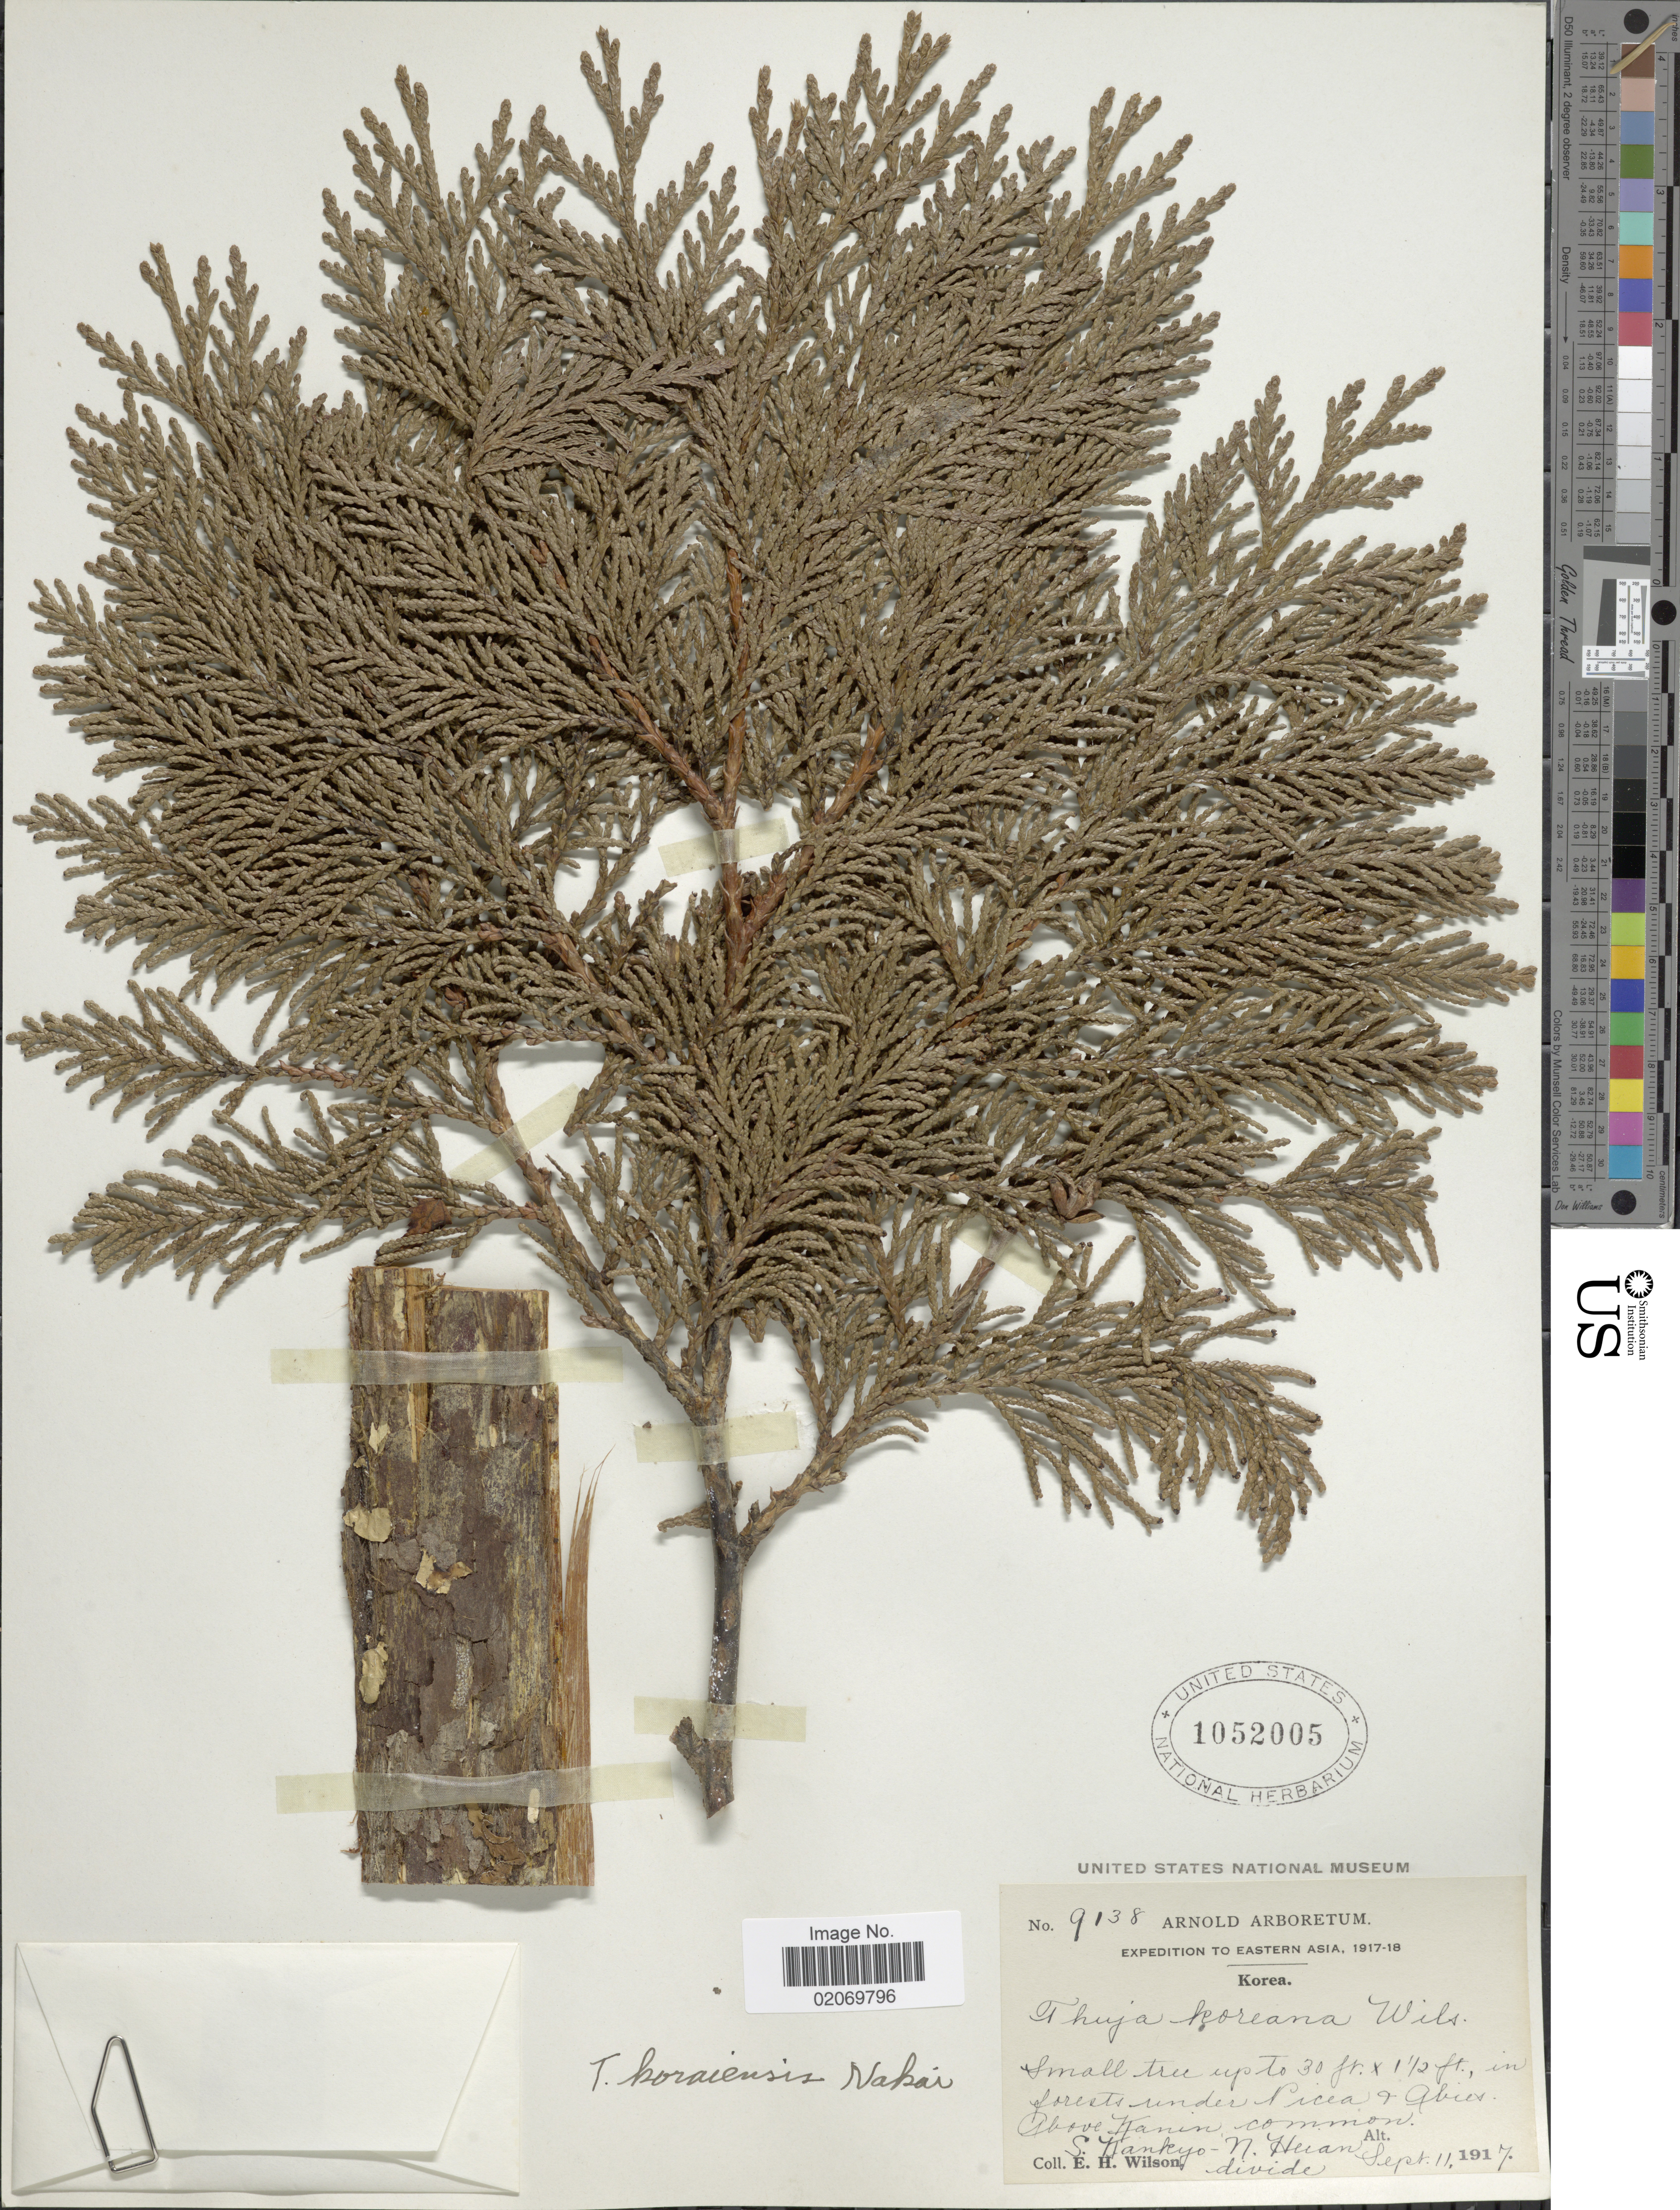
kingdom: Plantae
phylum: Tracheophyta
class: Pinopsida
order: Pinales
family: Cupressaceae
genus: Thuja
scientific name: Thuja koraiensis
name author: Nakai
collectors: E. Wilson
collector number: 9138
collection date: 1917-09-11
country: North Korea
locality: Eastern Asia, Above Kanin, S. Kankyo - N. Heian divide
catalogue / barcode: US 1052005